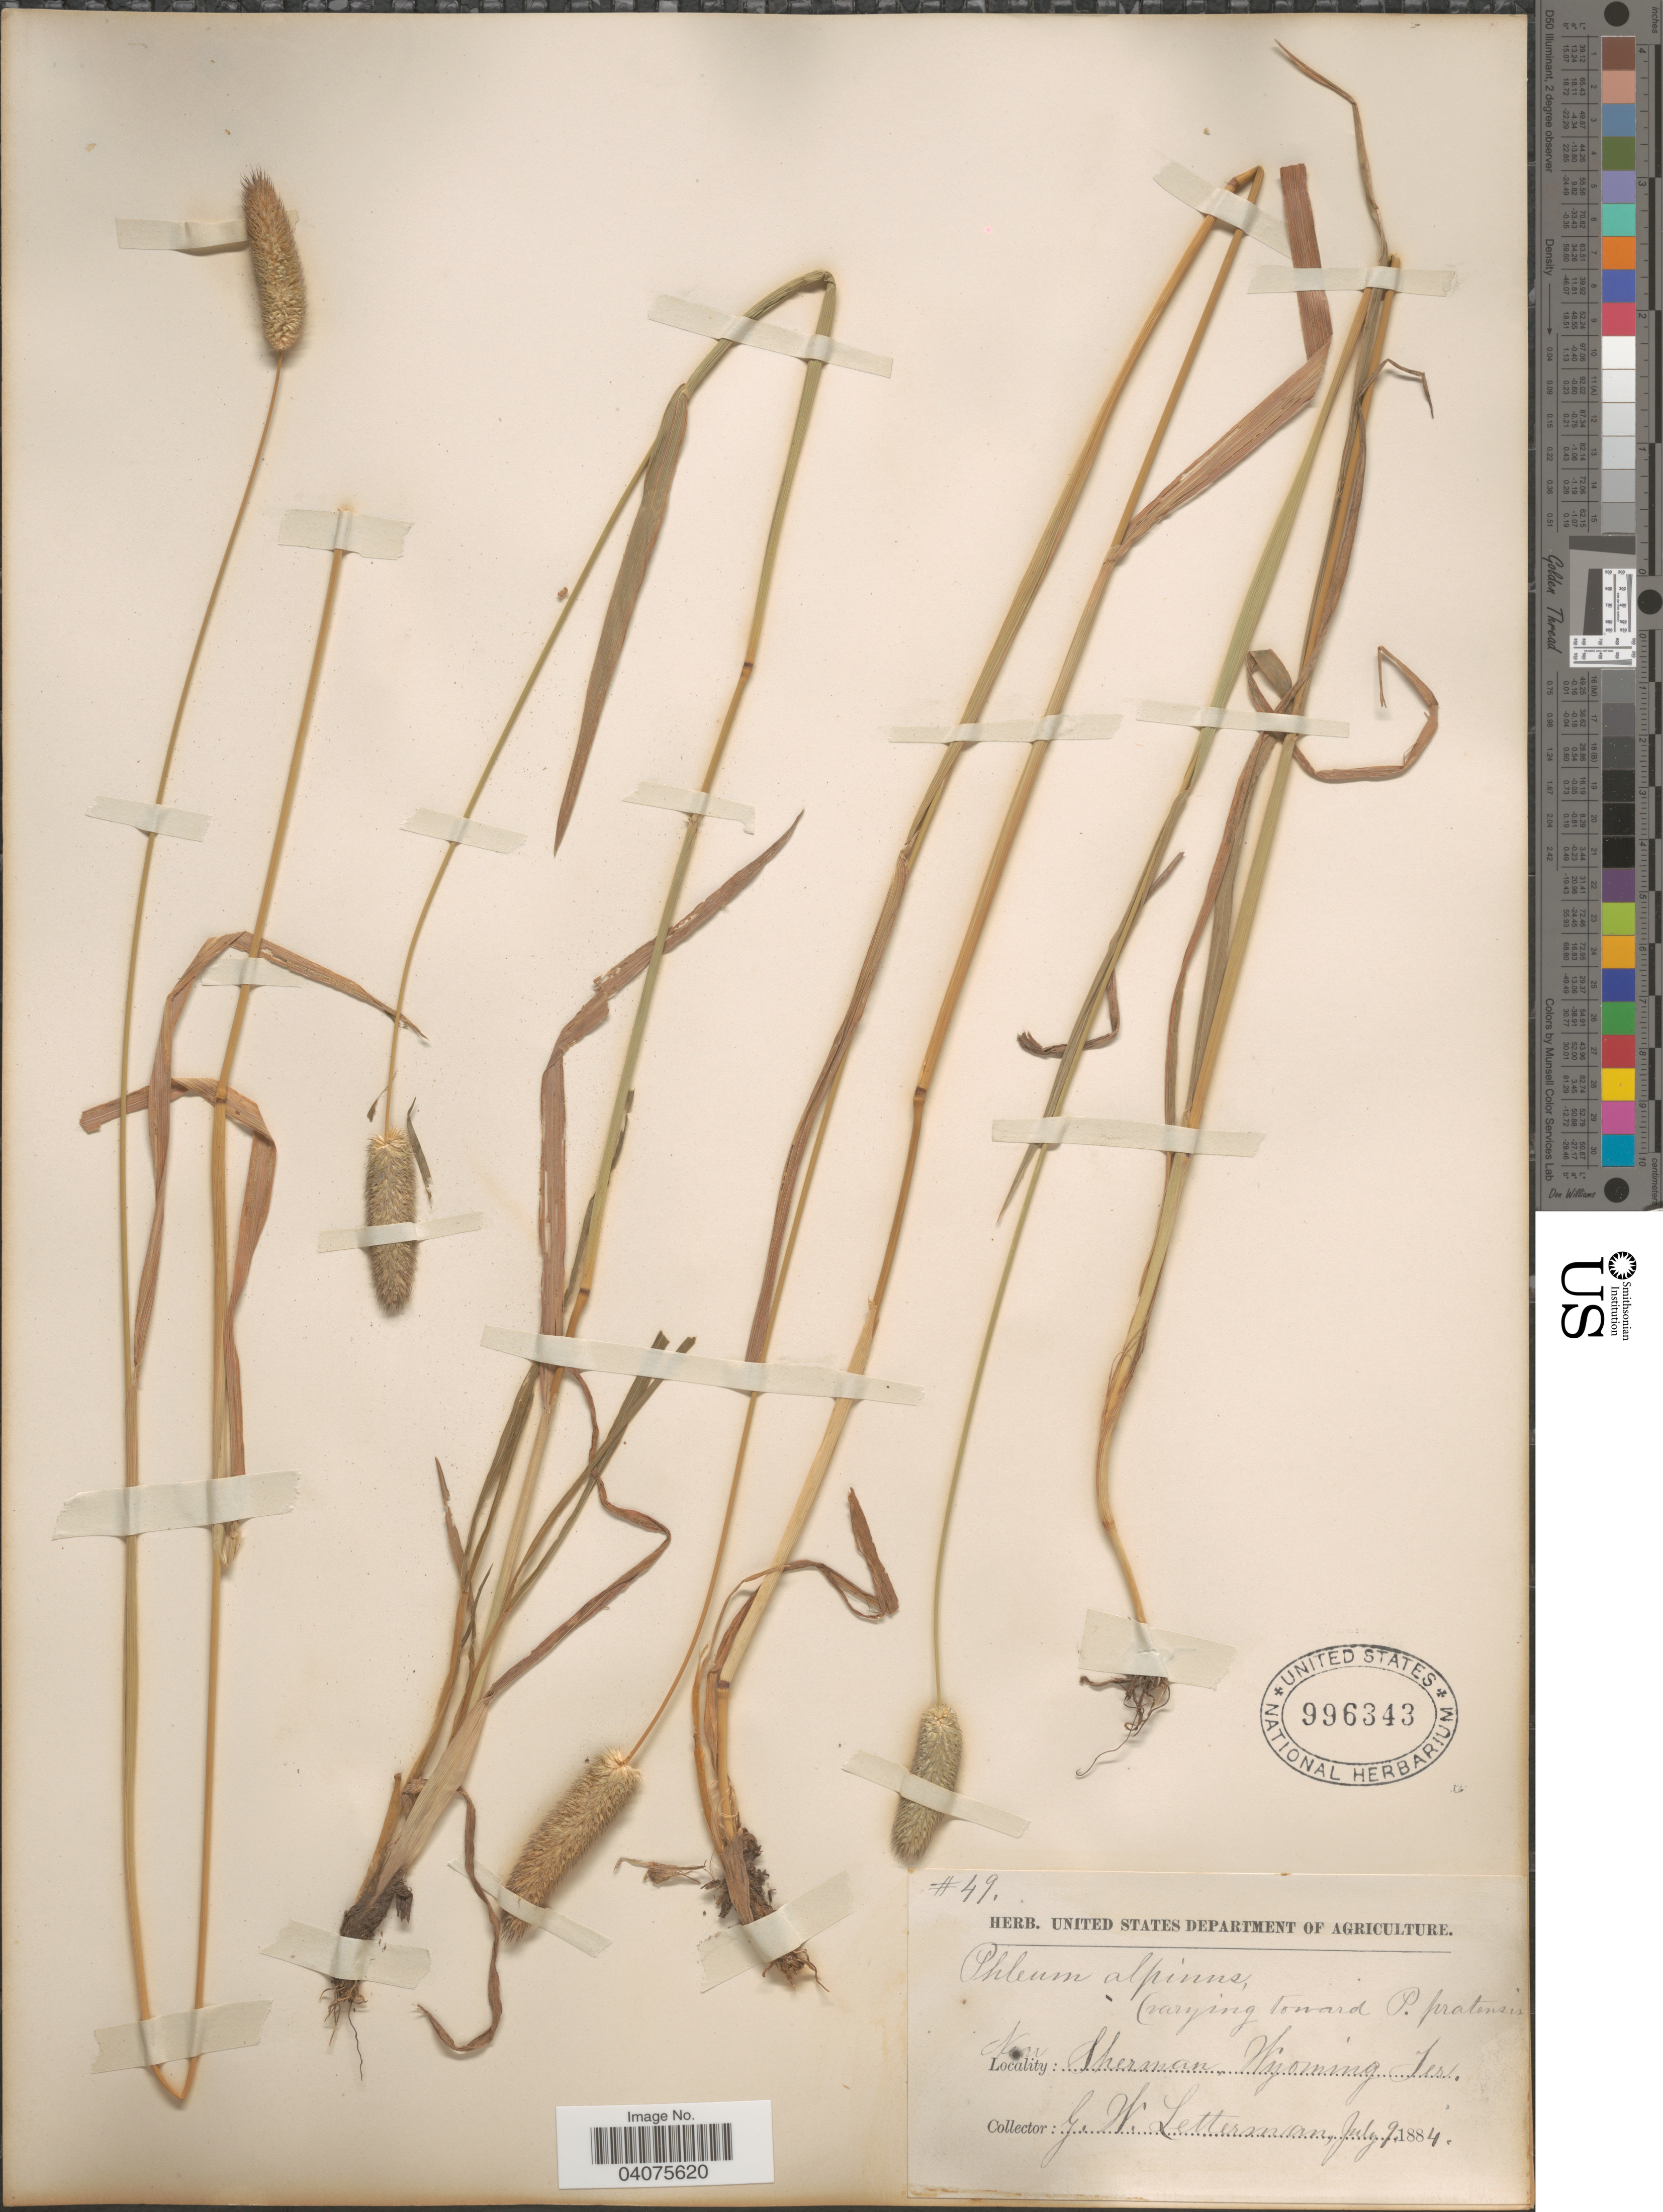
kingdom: Plantae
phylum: Tracheophyta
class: Liliopsida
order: Poales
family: Poaceae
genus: Phleum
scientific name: Phleum alpinum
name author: L.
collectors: G. W. Letterman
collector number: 49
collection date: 1884-07-09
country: United States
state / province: Wyoming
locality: Near Sherman.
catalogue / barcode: US 996343